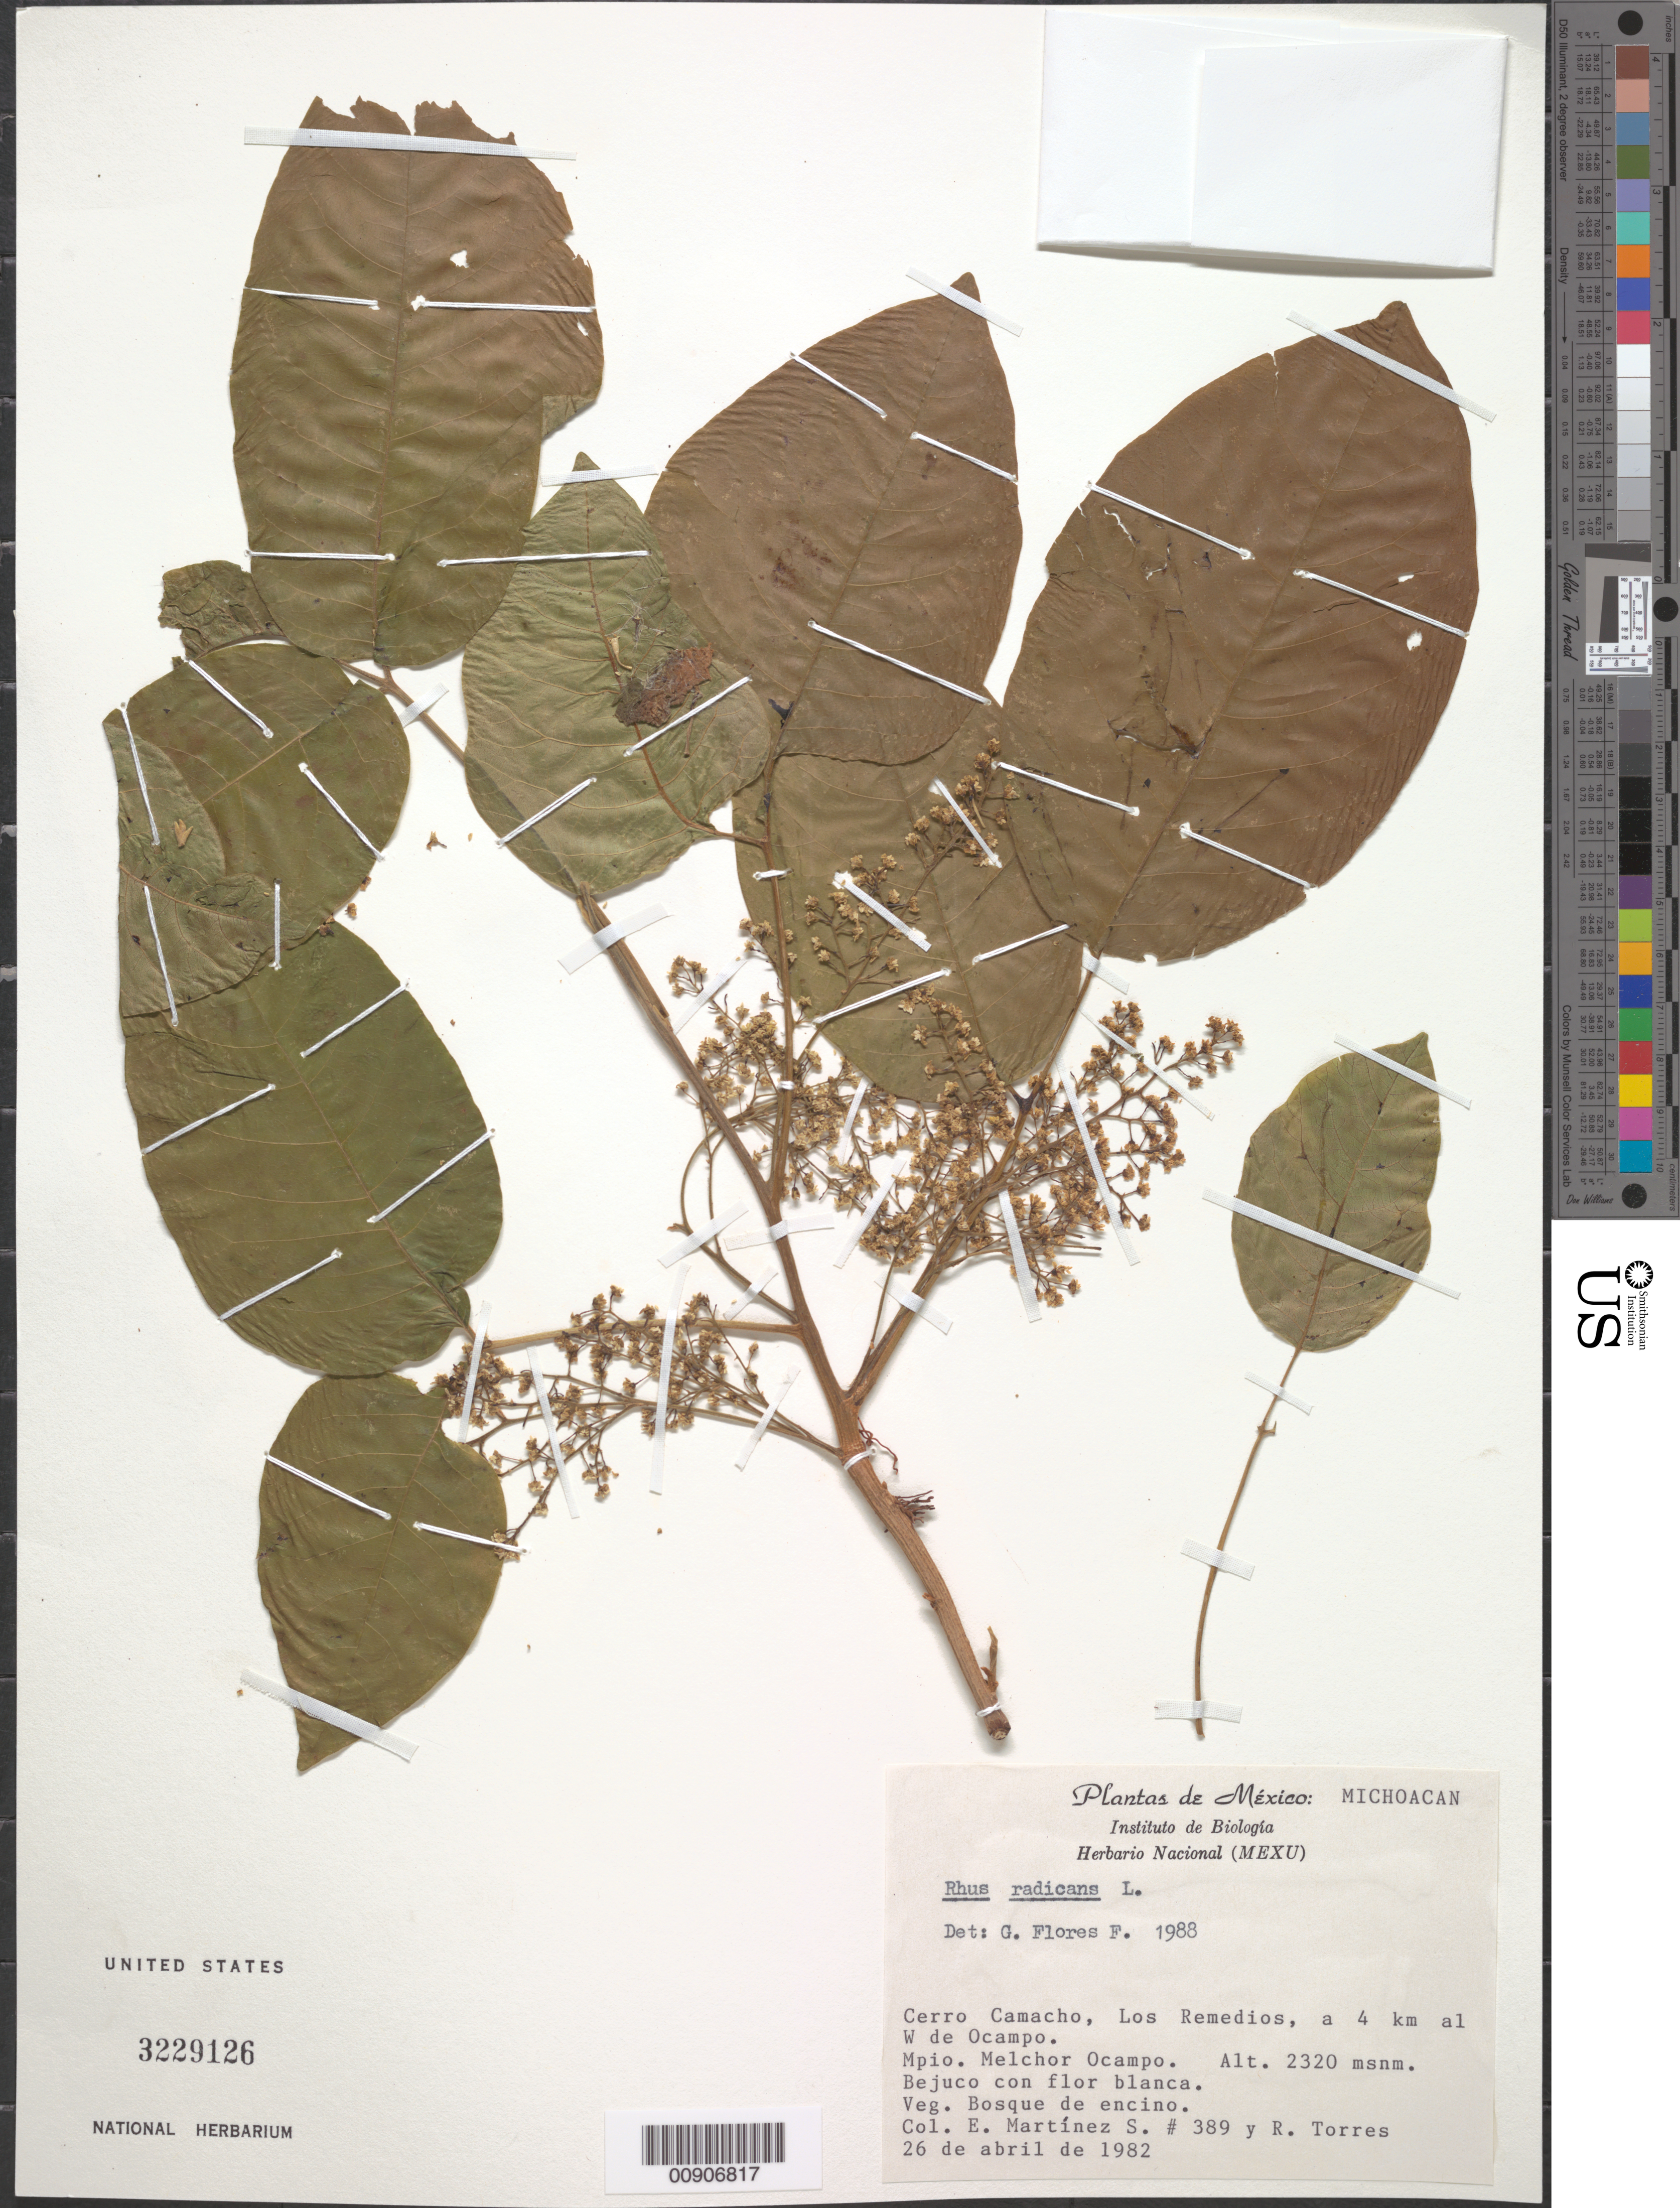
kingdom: Plantae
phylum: Tracheophyta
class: Magnoliopsida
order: Sapindales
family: Anacardiaceae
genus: Toxicodendron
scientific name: Toxicodendron radicans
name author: (L.) Kuntze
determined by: Mitchell, John D.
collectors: E. M. Martínez S. & R. Torres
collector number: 389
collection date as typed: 26 Apr 1982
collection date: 1982-04-26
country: Mexico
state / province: Michoacán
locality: Cerro Camacho, Los Remedios, a 4 km al W de Ocampo. Mpio. Melchor Ocampo, Michoacán.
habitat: Bosque de encino.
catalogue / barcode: US 3229126